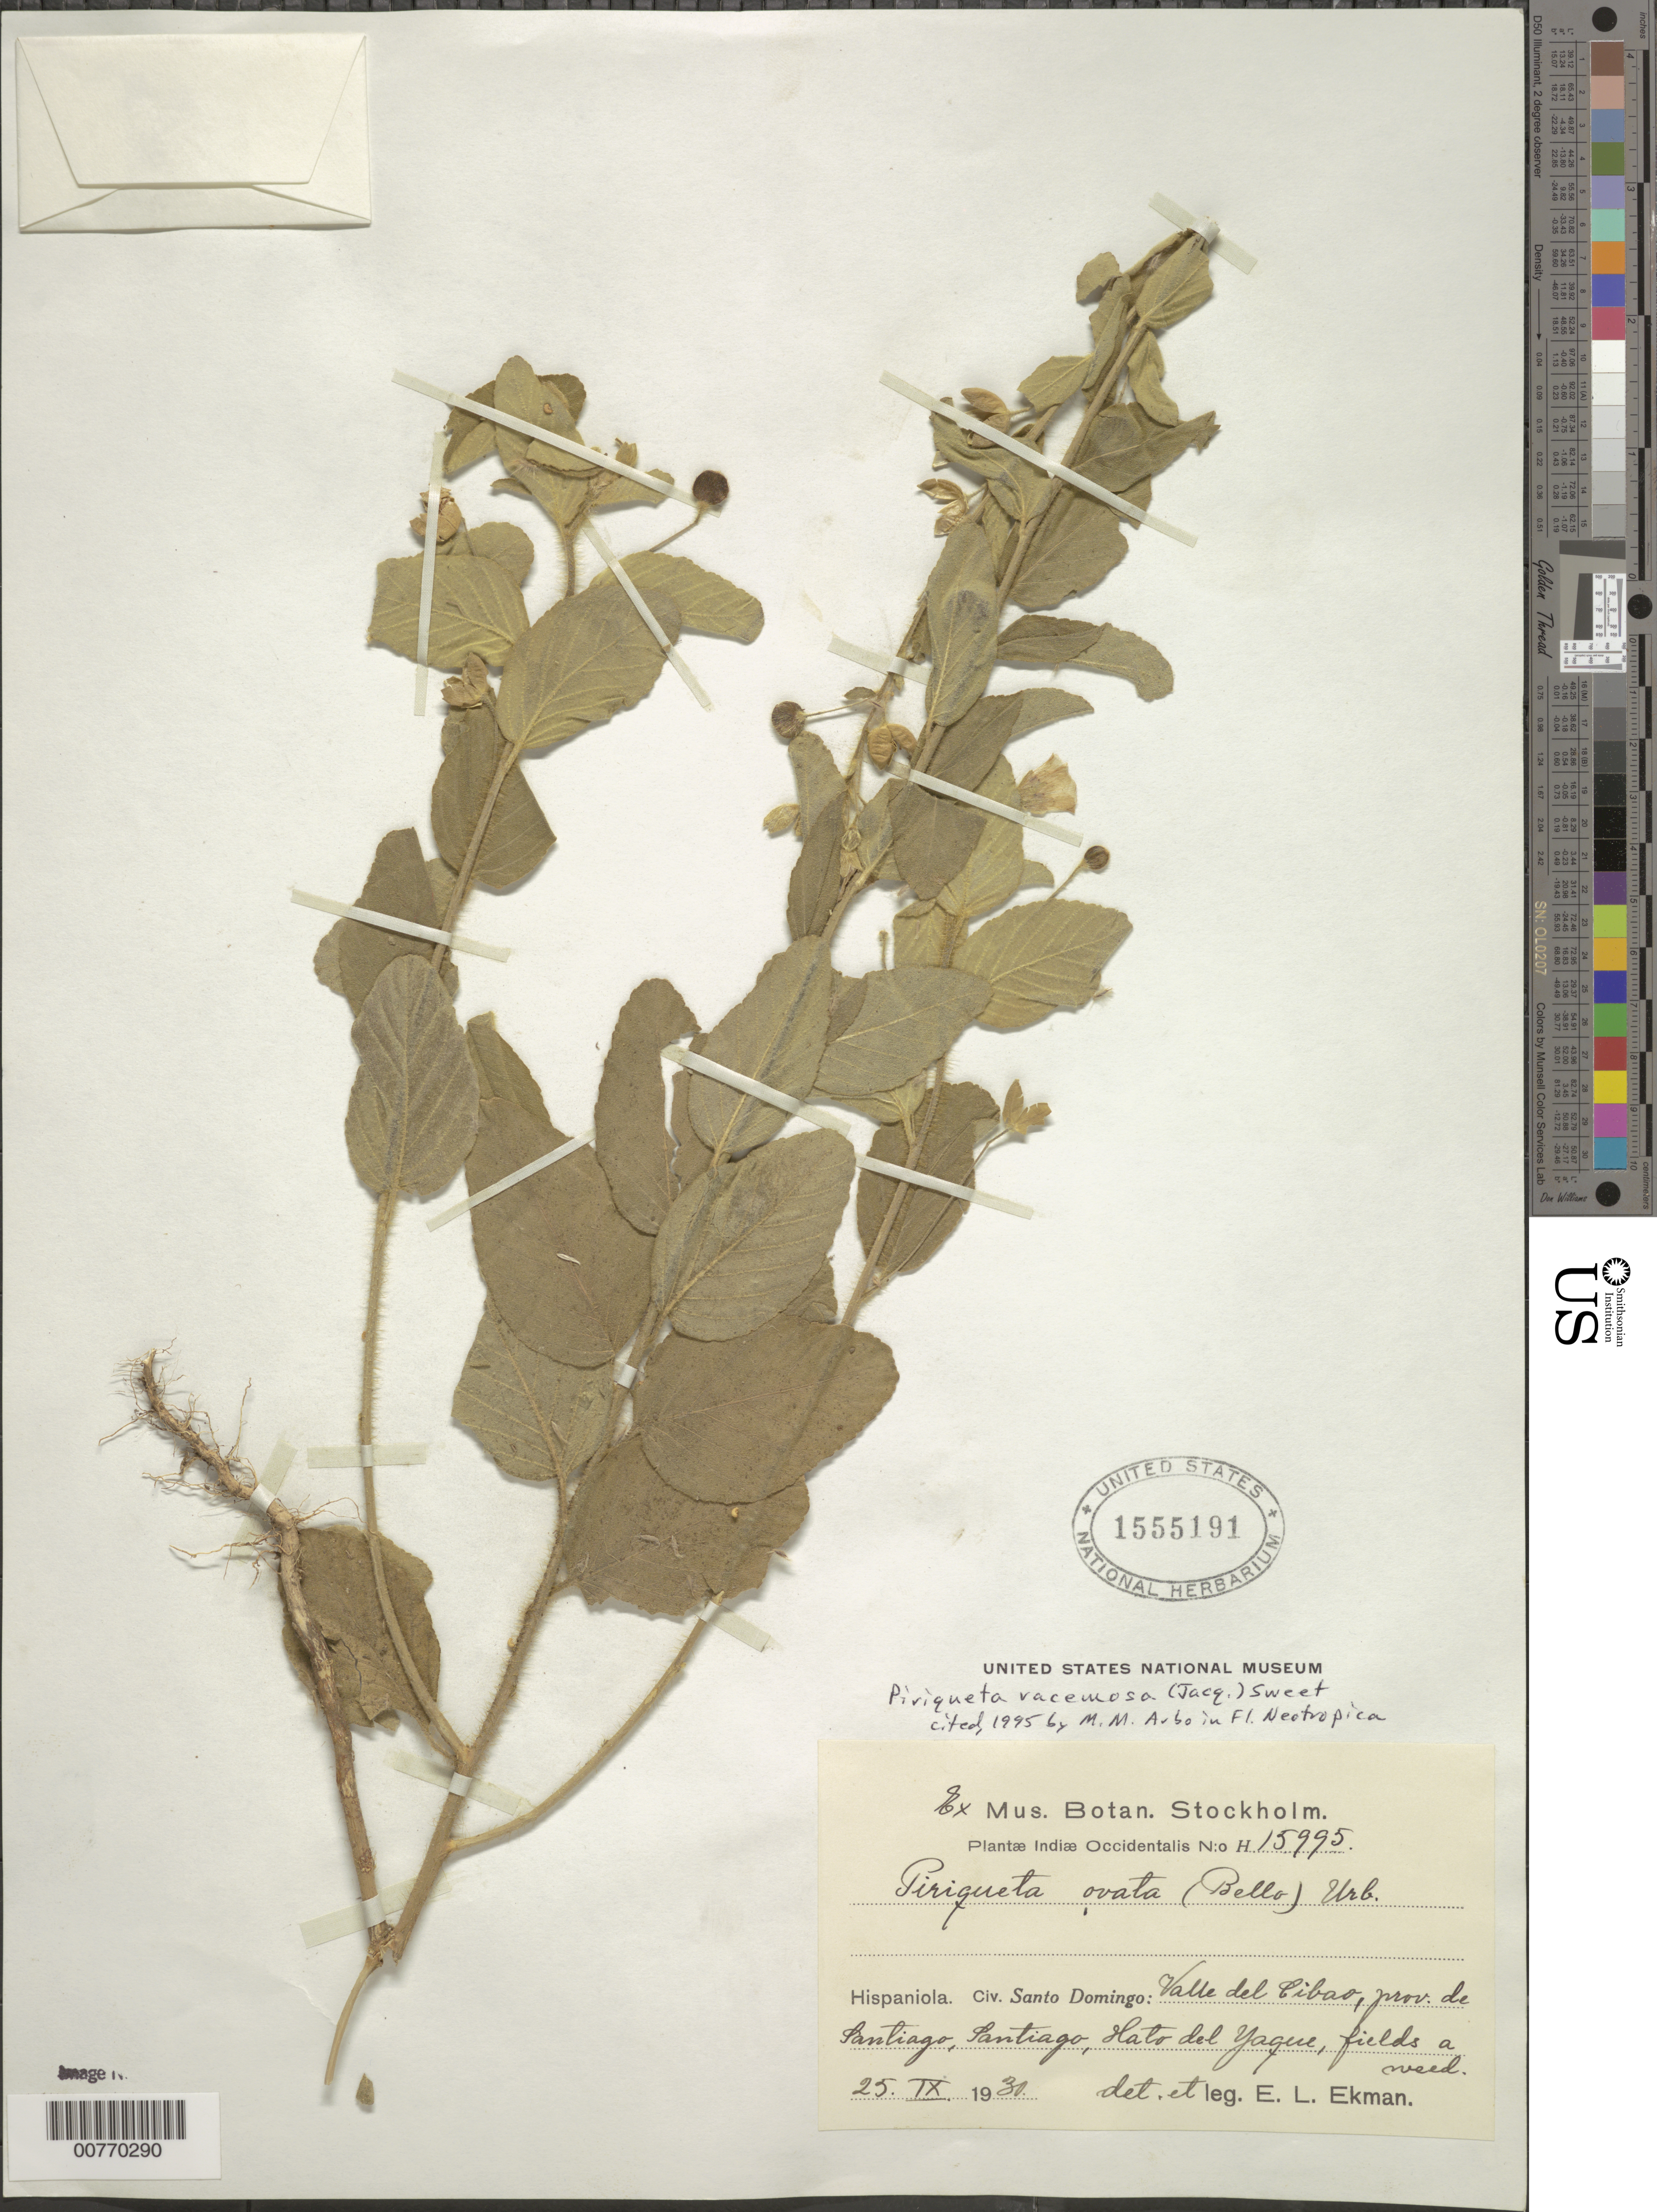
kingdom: Plantae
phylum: Tracheophyta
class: Magnoliopsida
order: Malpighiales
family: Turneraceae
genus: Piriqueta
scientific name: Piriqueta racemosa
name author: (Jacq.) Sweet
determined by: Arbo, M. M.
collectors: E. L. Ekman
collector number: H 15995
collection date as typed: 25 Sep 1930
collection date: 1930-09-25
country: Dominican Republic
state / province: Santiago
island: Hispaniola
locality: Valle del Cibao, Santiago, Hato del Yaque..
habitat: Fields a weed.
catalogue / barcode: US 1555191